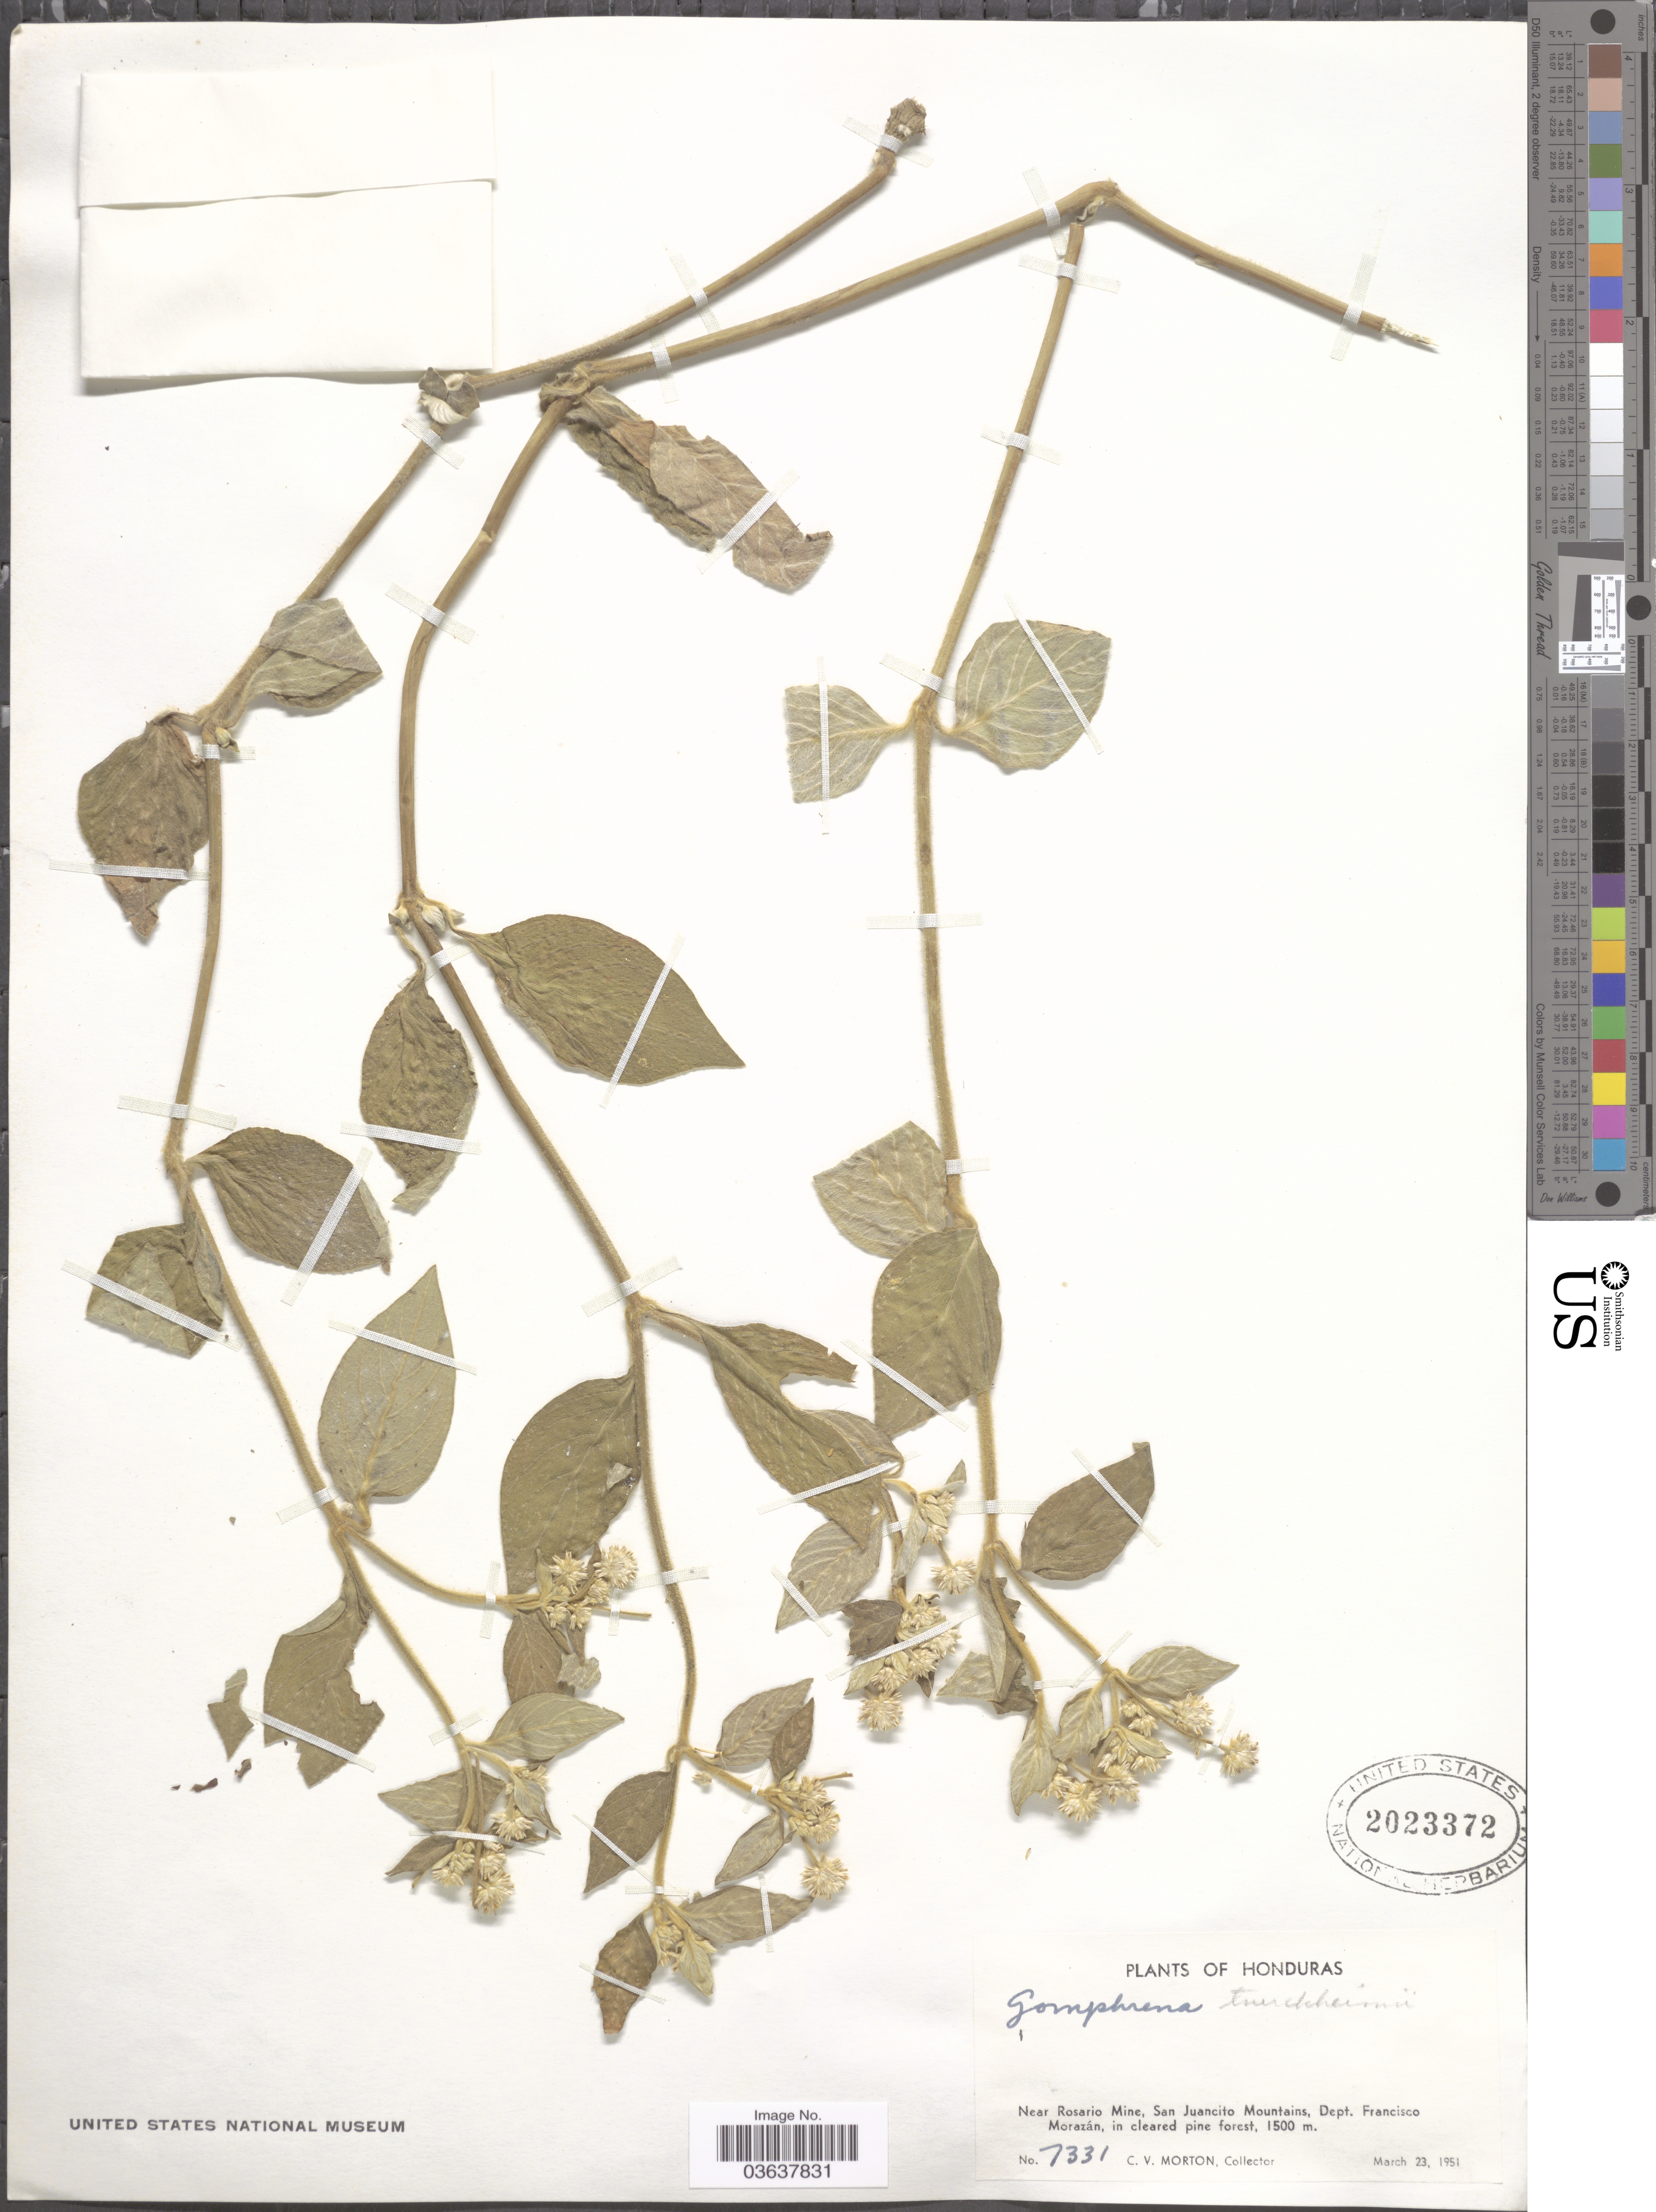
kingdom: Plantae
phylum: Tracheophyta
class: Magnoliopsida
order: Caryophyllales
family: Amaranthaceae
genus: Gomphrena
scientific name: Gomphrena tuerckheimii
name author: Uline & W.L. Bray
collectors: C. V. Morton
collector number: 7331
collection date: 1951-03-23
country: Honduras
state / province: Fco. Morazán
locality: Near Rosario Mine, San Juancito Mountains, Dept. Francisco Morazán.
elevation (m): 1500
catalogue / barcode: US 2023372